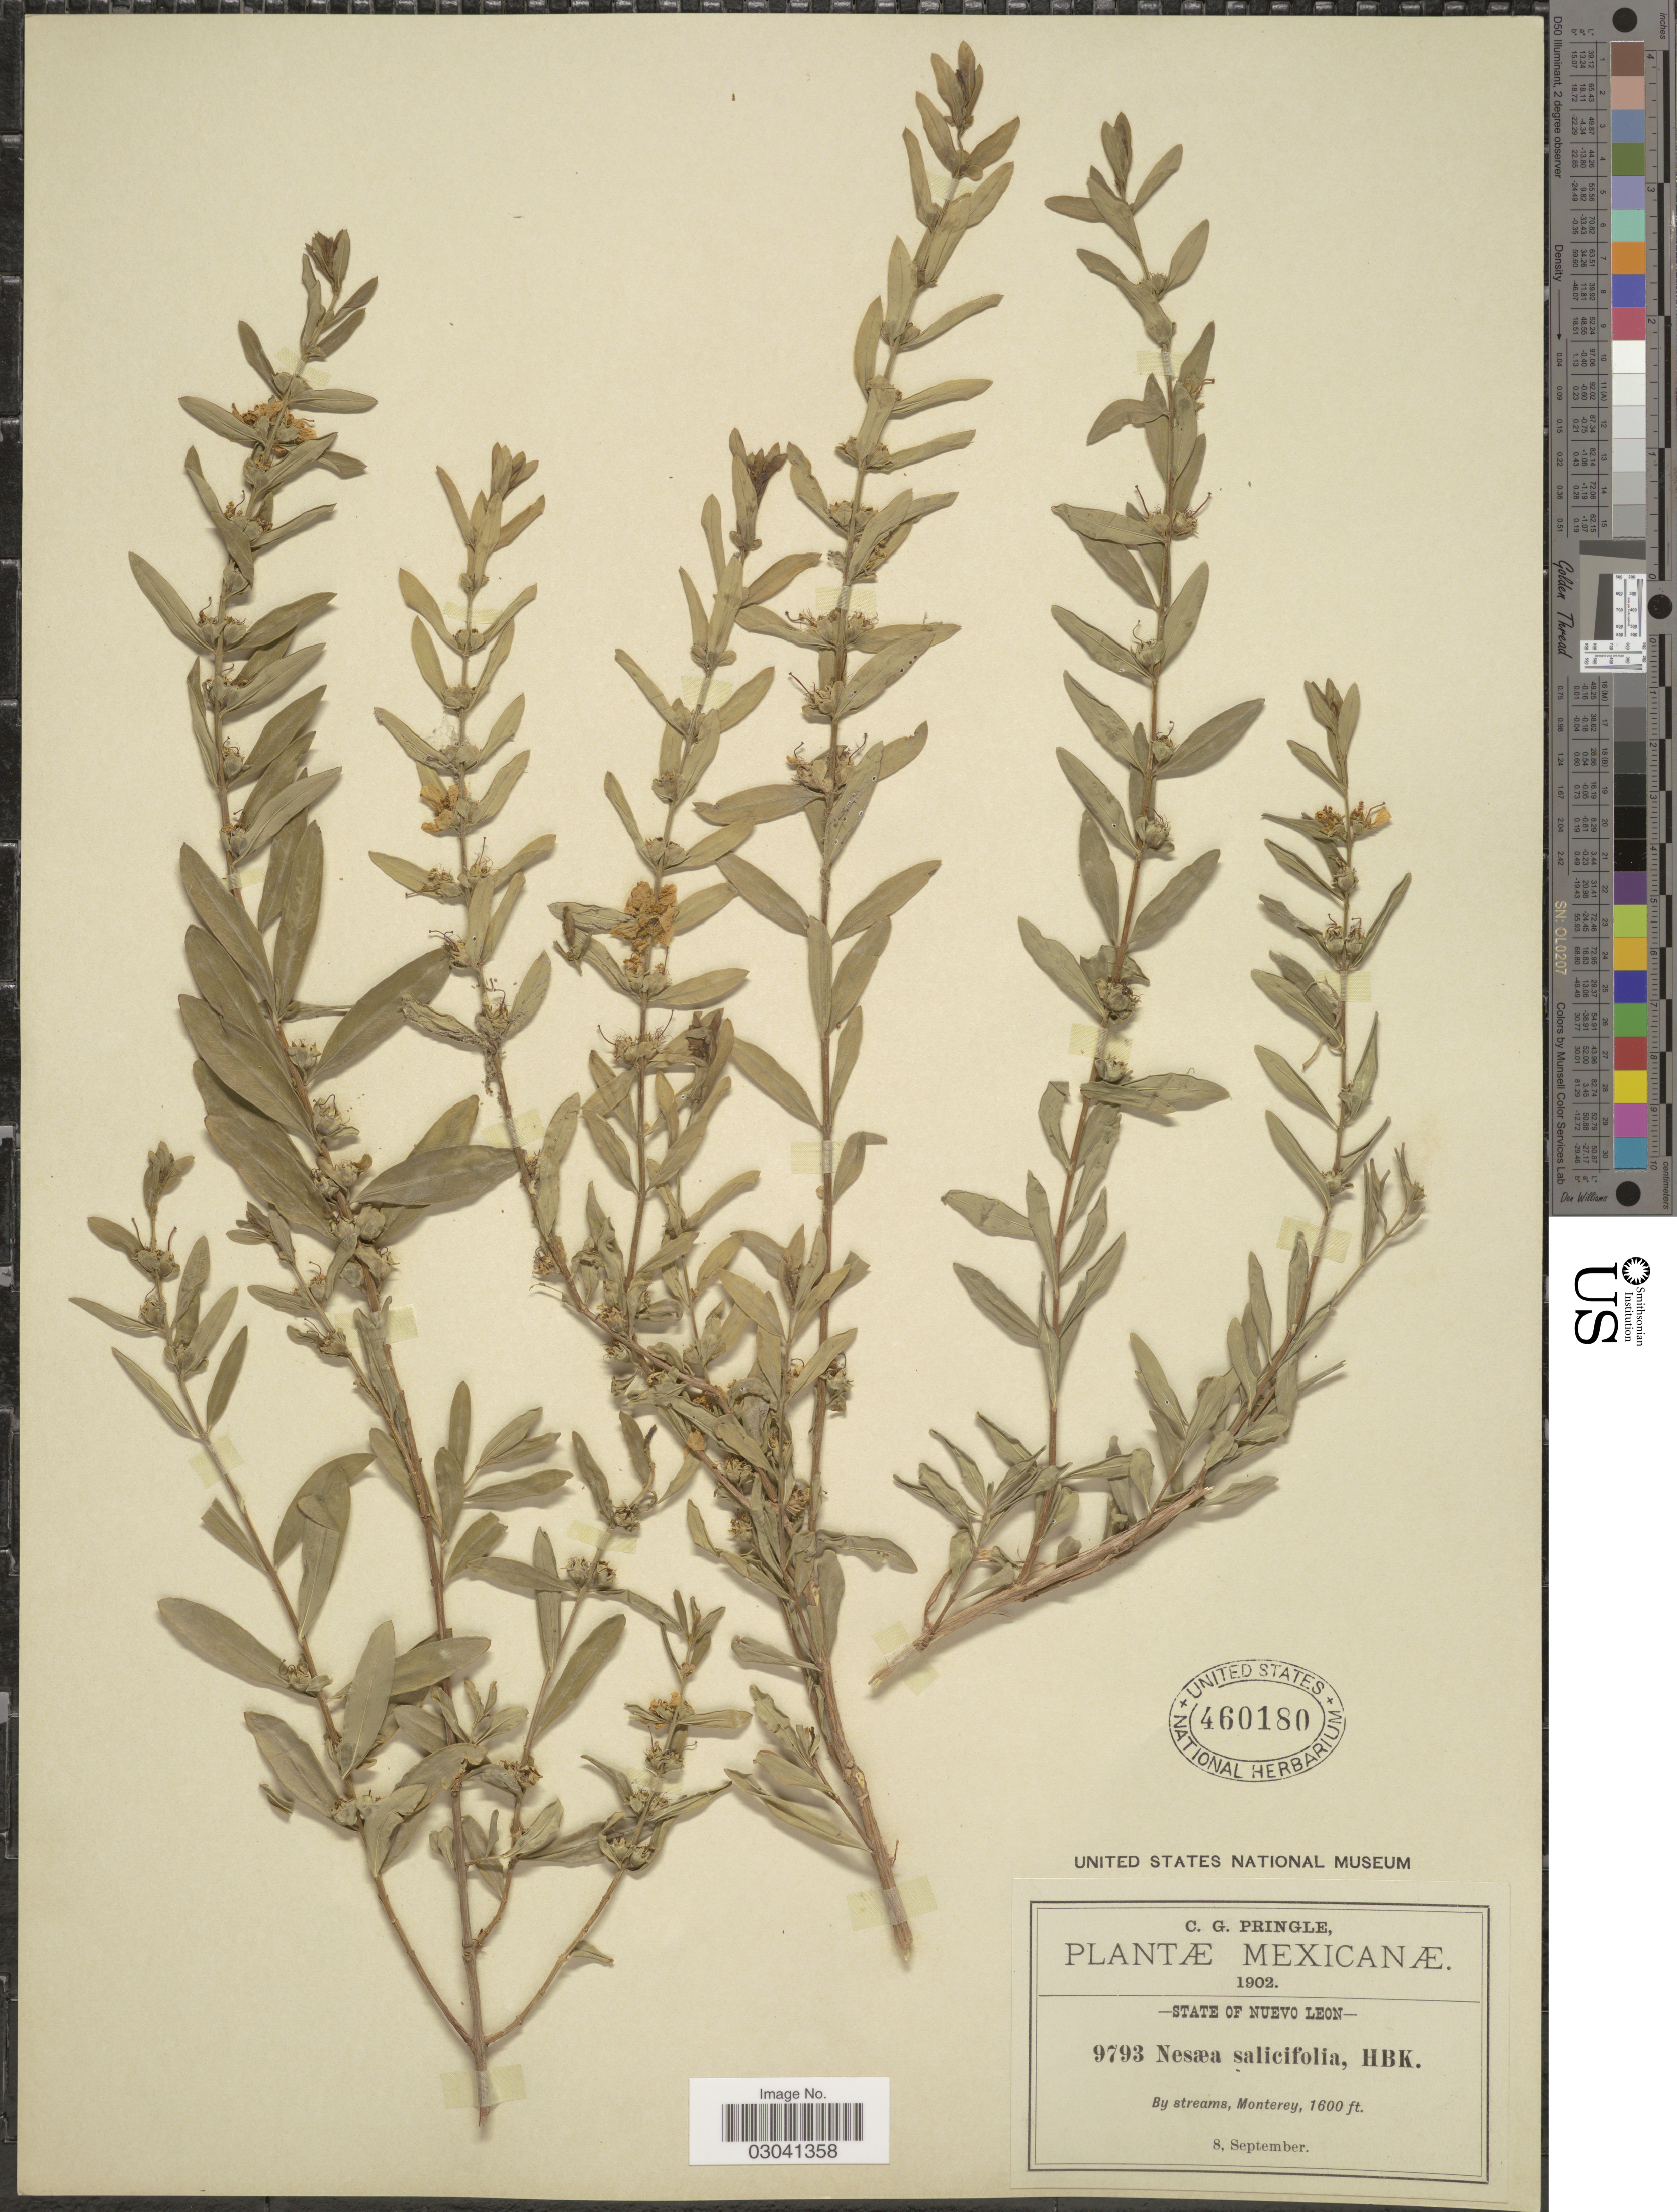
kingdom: Plantae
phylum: Tracheophyta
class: Magnoliopsida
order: Myrtales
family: Lythraceae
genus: Heimia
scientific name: Heimia salicifolia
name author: Link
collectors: C. G. Pringle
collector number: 9793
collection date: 1902-09-08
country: Mexico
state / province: Nuevo León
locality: By streams, Monterey.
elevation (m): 488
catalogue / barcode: US 460180